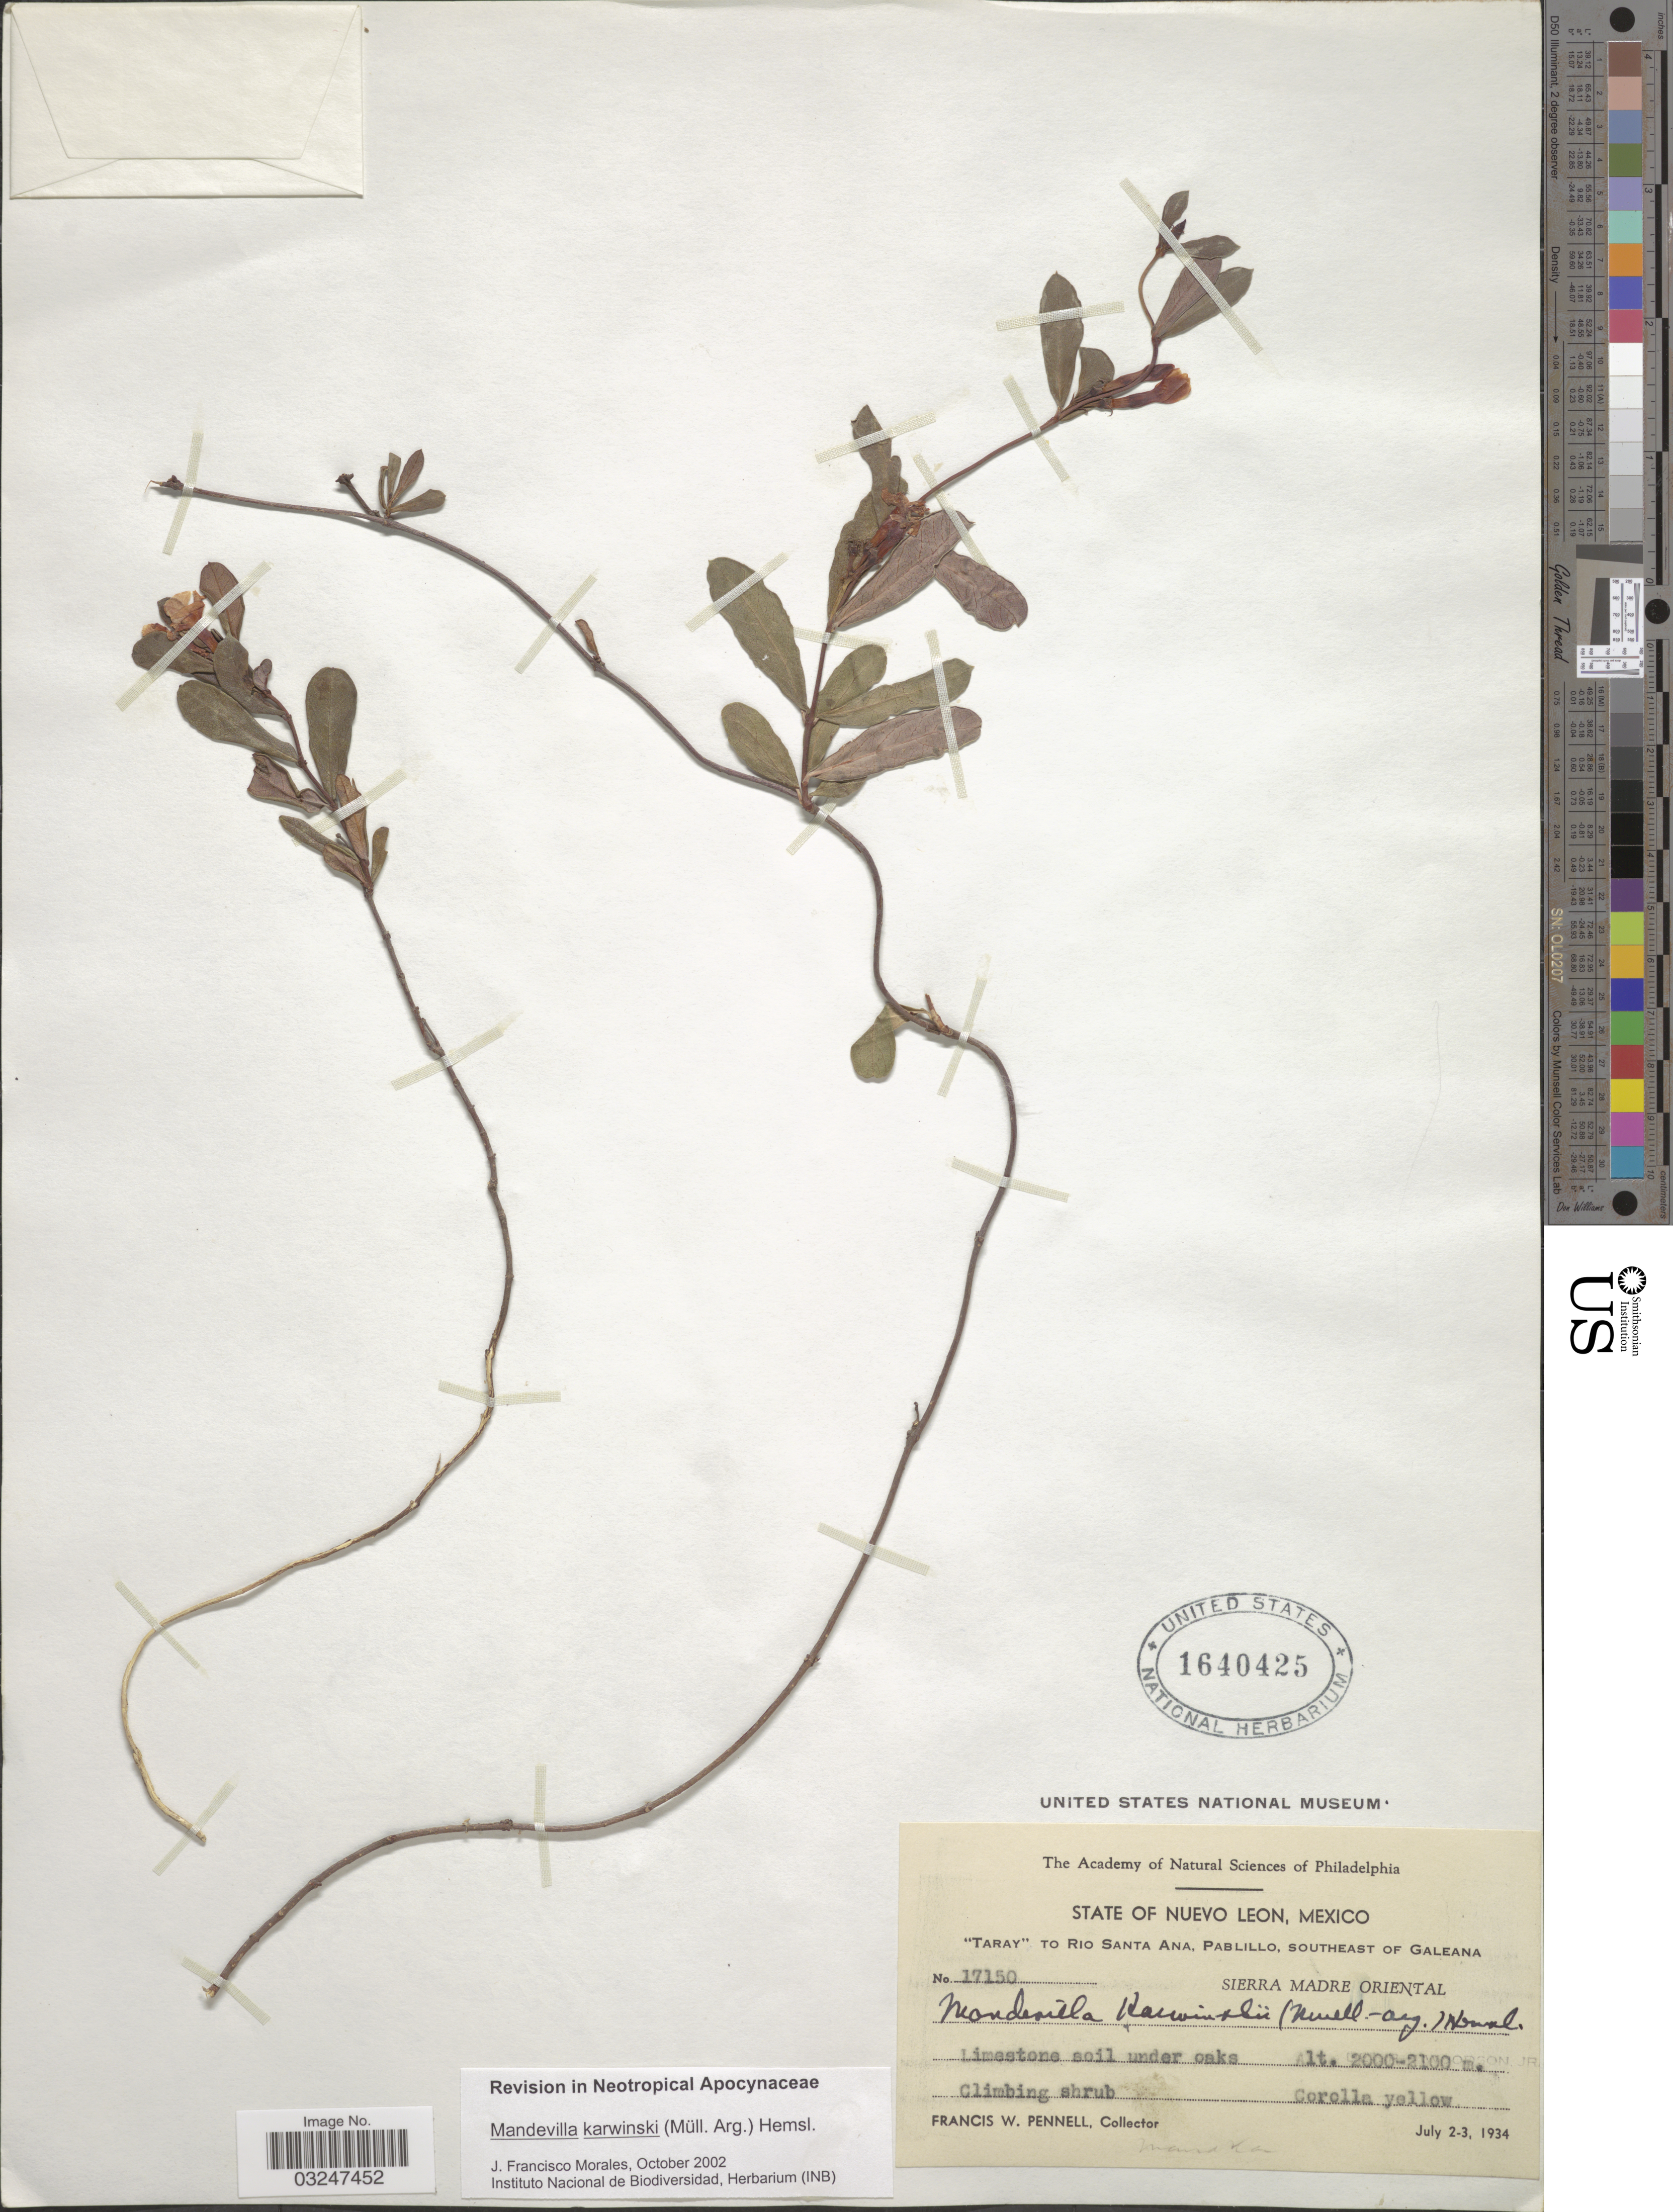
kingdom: Plantae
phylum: Tracheophyta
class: Magnoliopsida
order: Gentianales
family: Apocynaceae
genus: Mandevilla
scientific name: Mandevilla karwinski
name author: (Müll. Arg.) Hemsl.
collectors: F. W. Pennell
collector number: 17150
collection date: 1934-07-02/1934-07-03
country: Mexico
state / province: Nuevo León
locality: Taray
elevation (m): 2000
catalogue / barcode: US 1640425